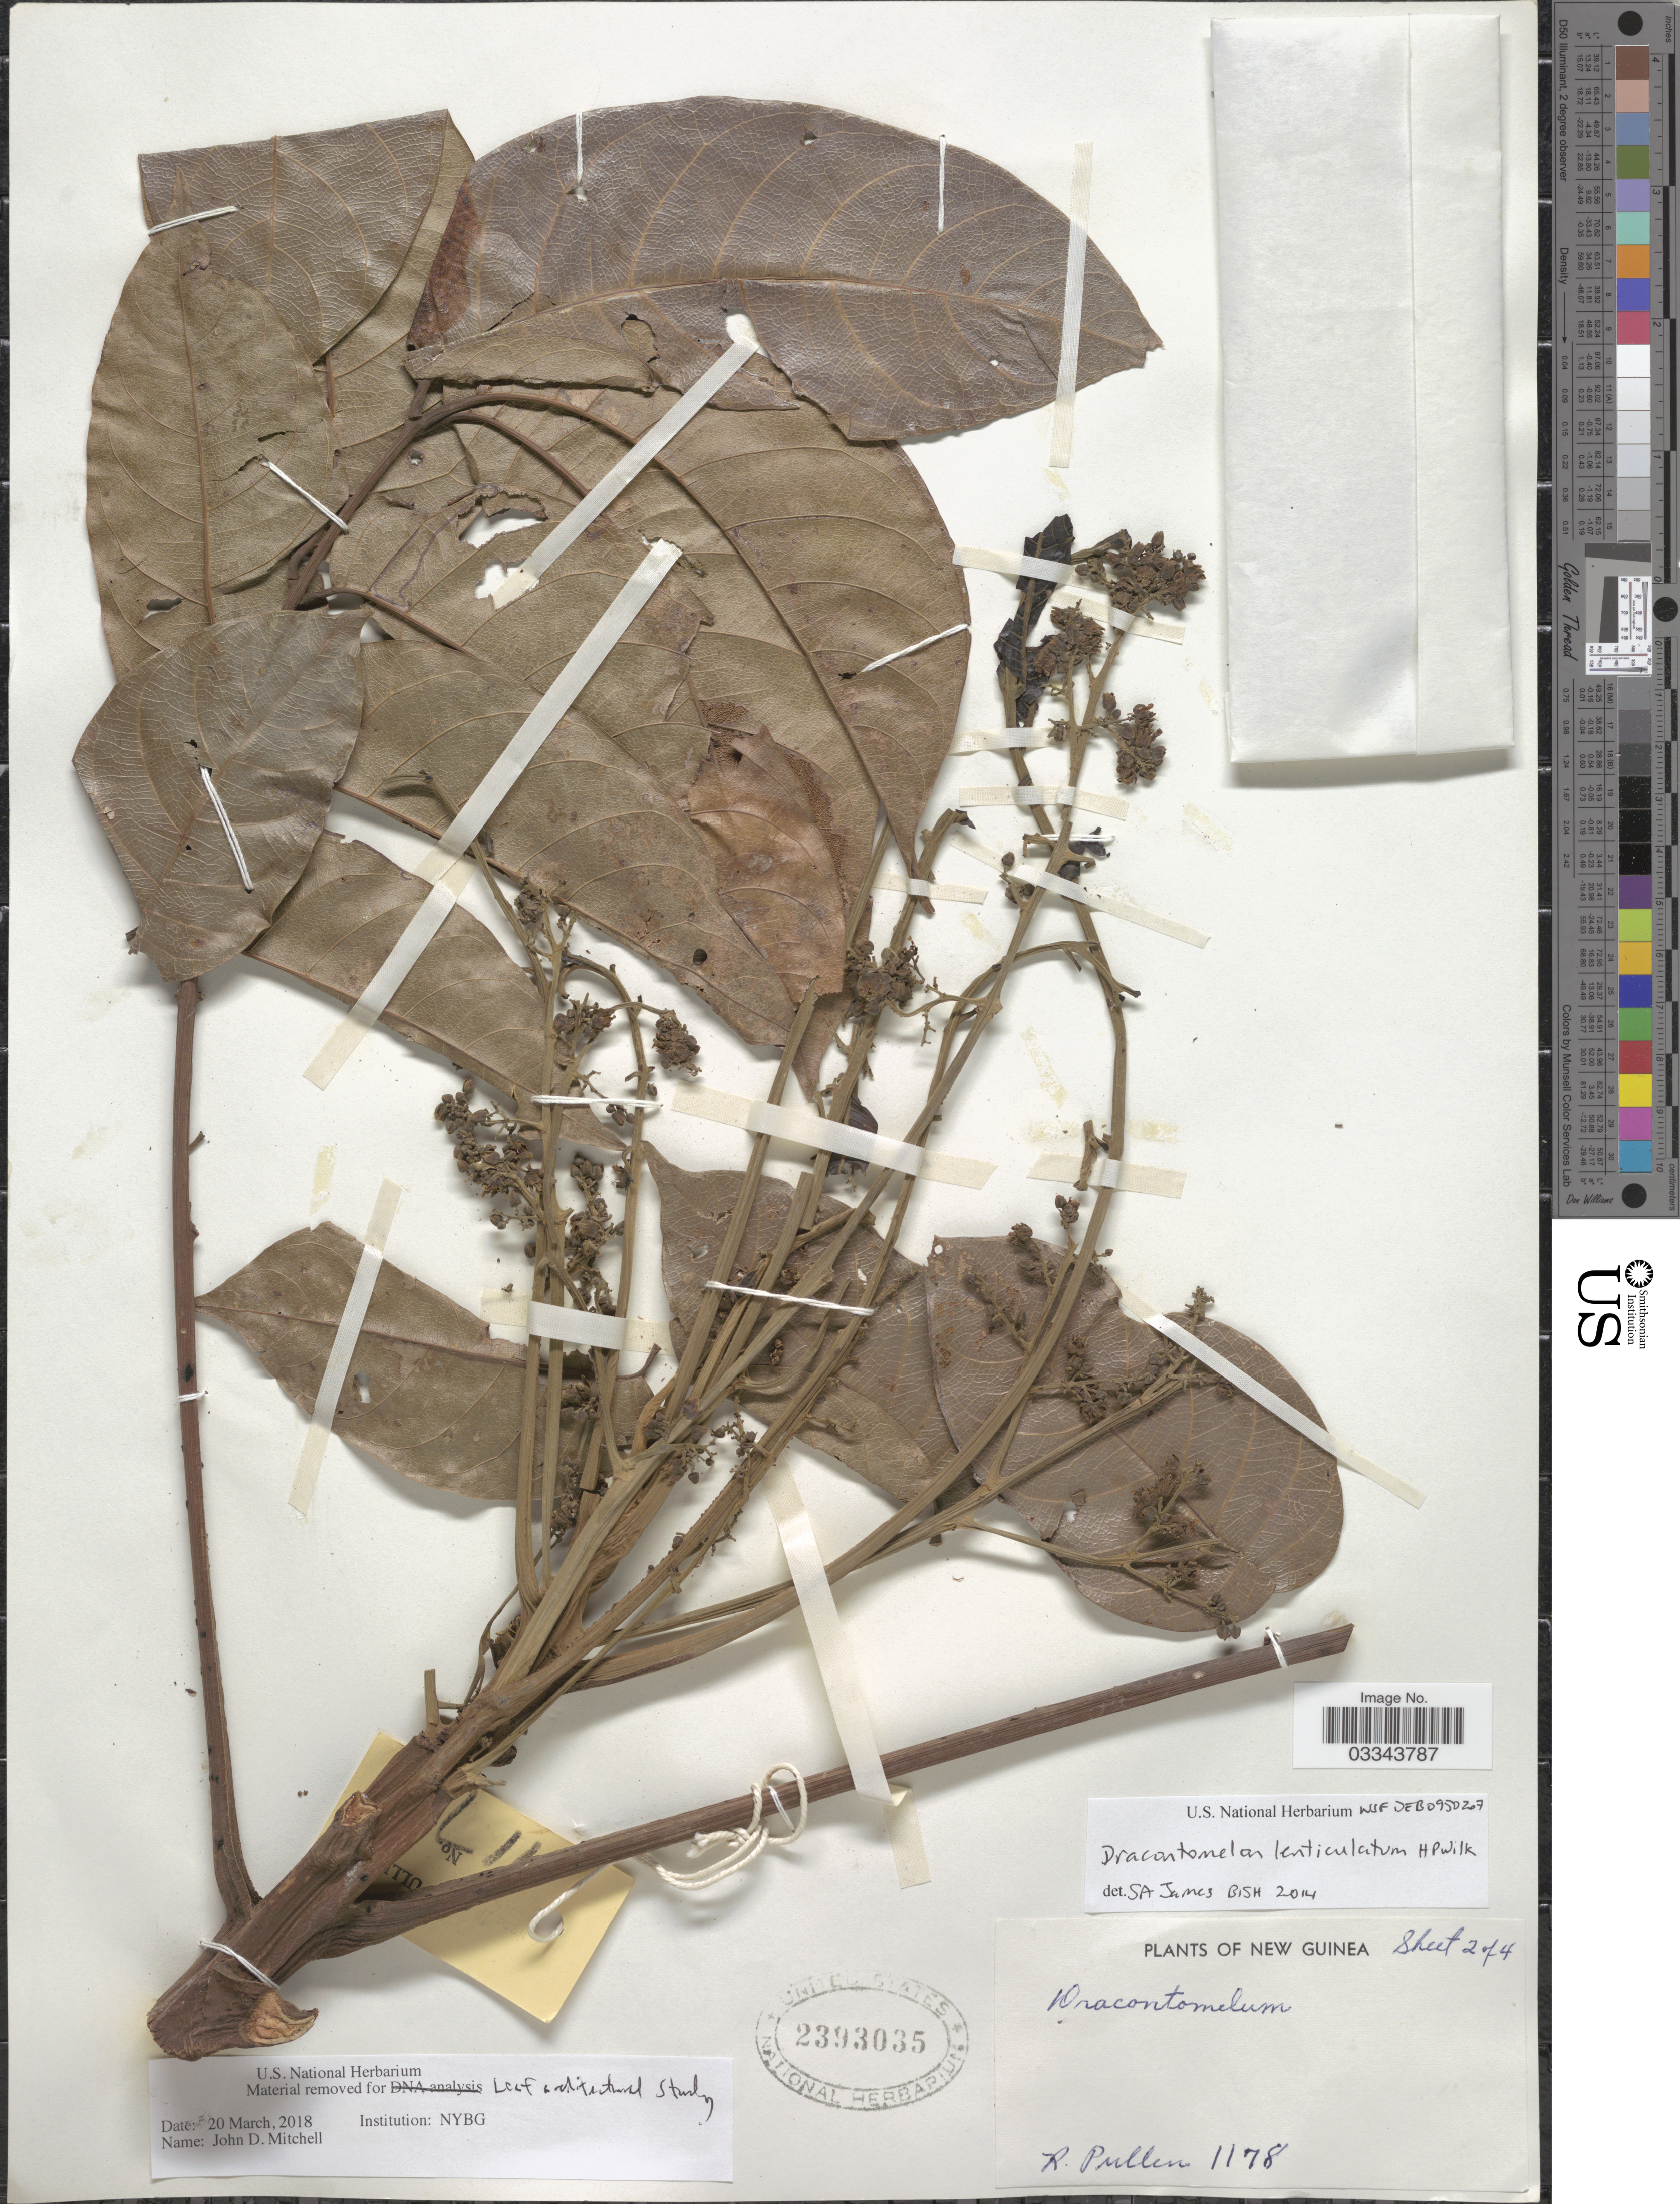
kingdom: Plantae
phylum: Tracheophyta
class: Magnoliopsida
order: Sapindales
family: Anacardiaceae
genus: Dracontomelon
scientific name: Dracontomelon lenticulatum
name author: H.P. Wilk.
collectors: R. Pullen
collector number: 1178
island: New Guinea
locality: New Guinea.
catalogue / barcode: US 2393035